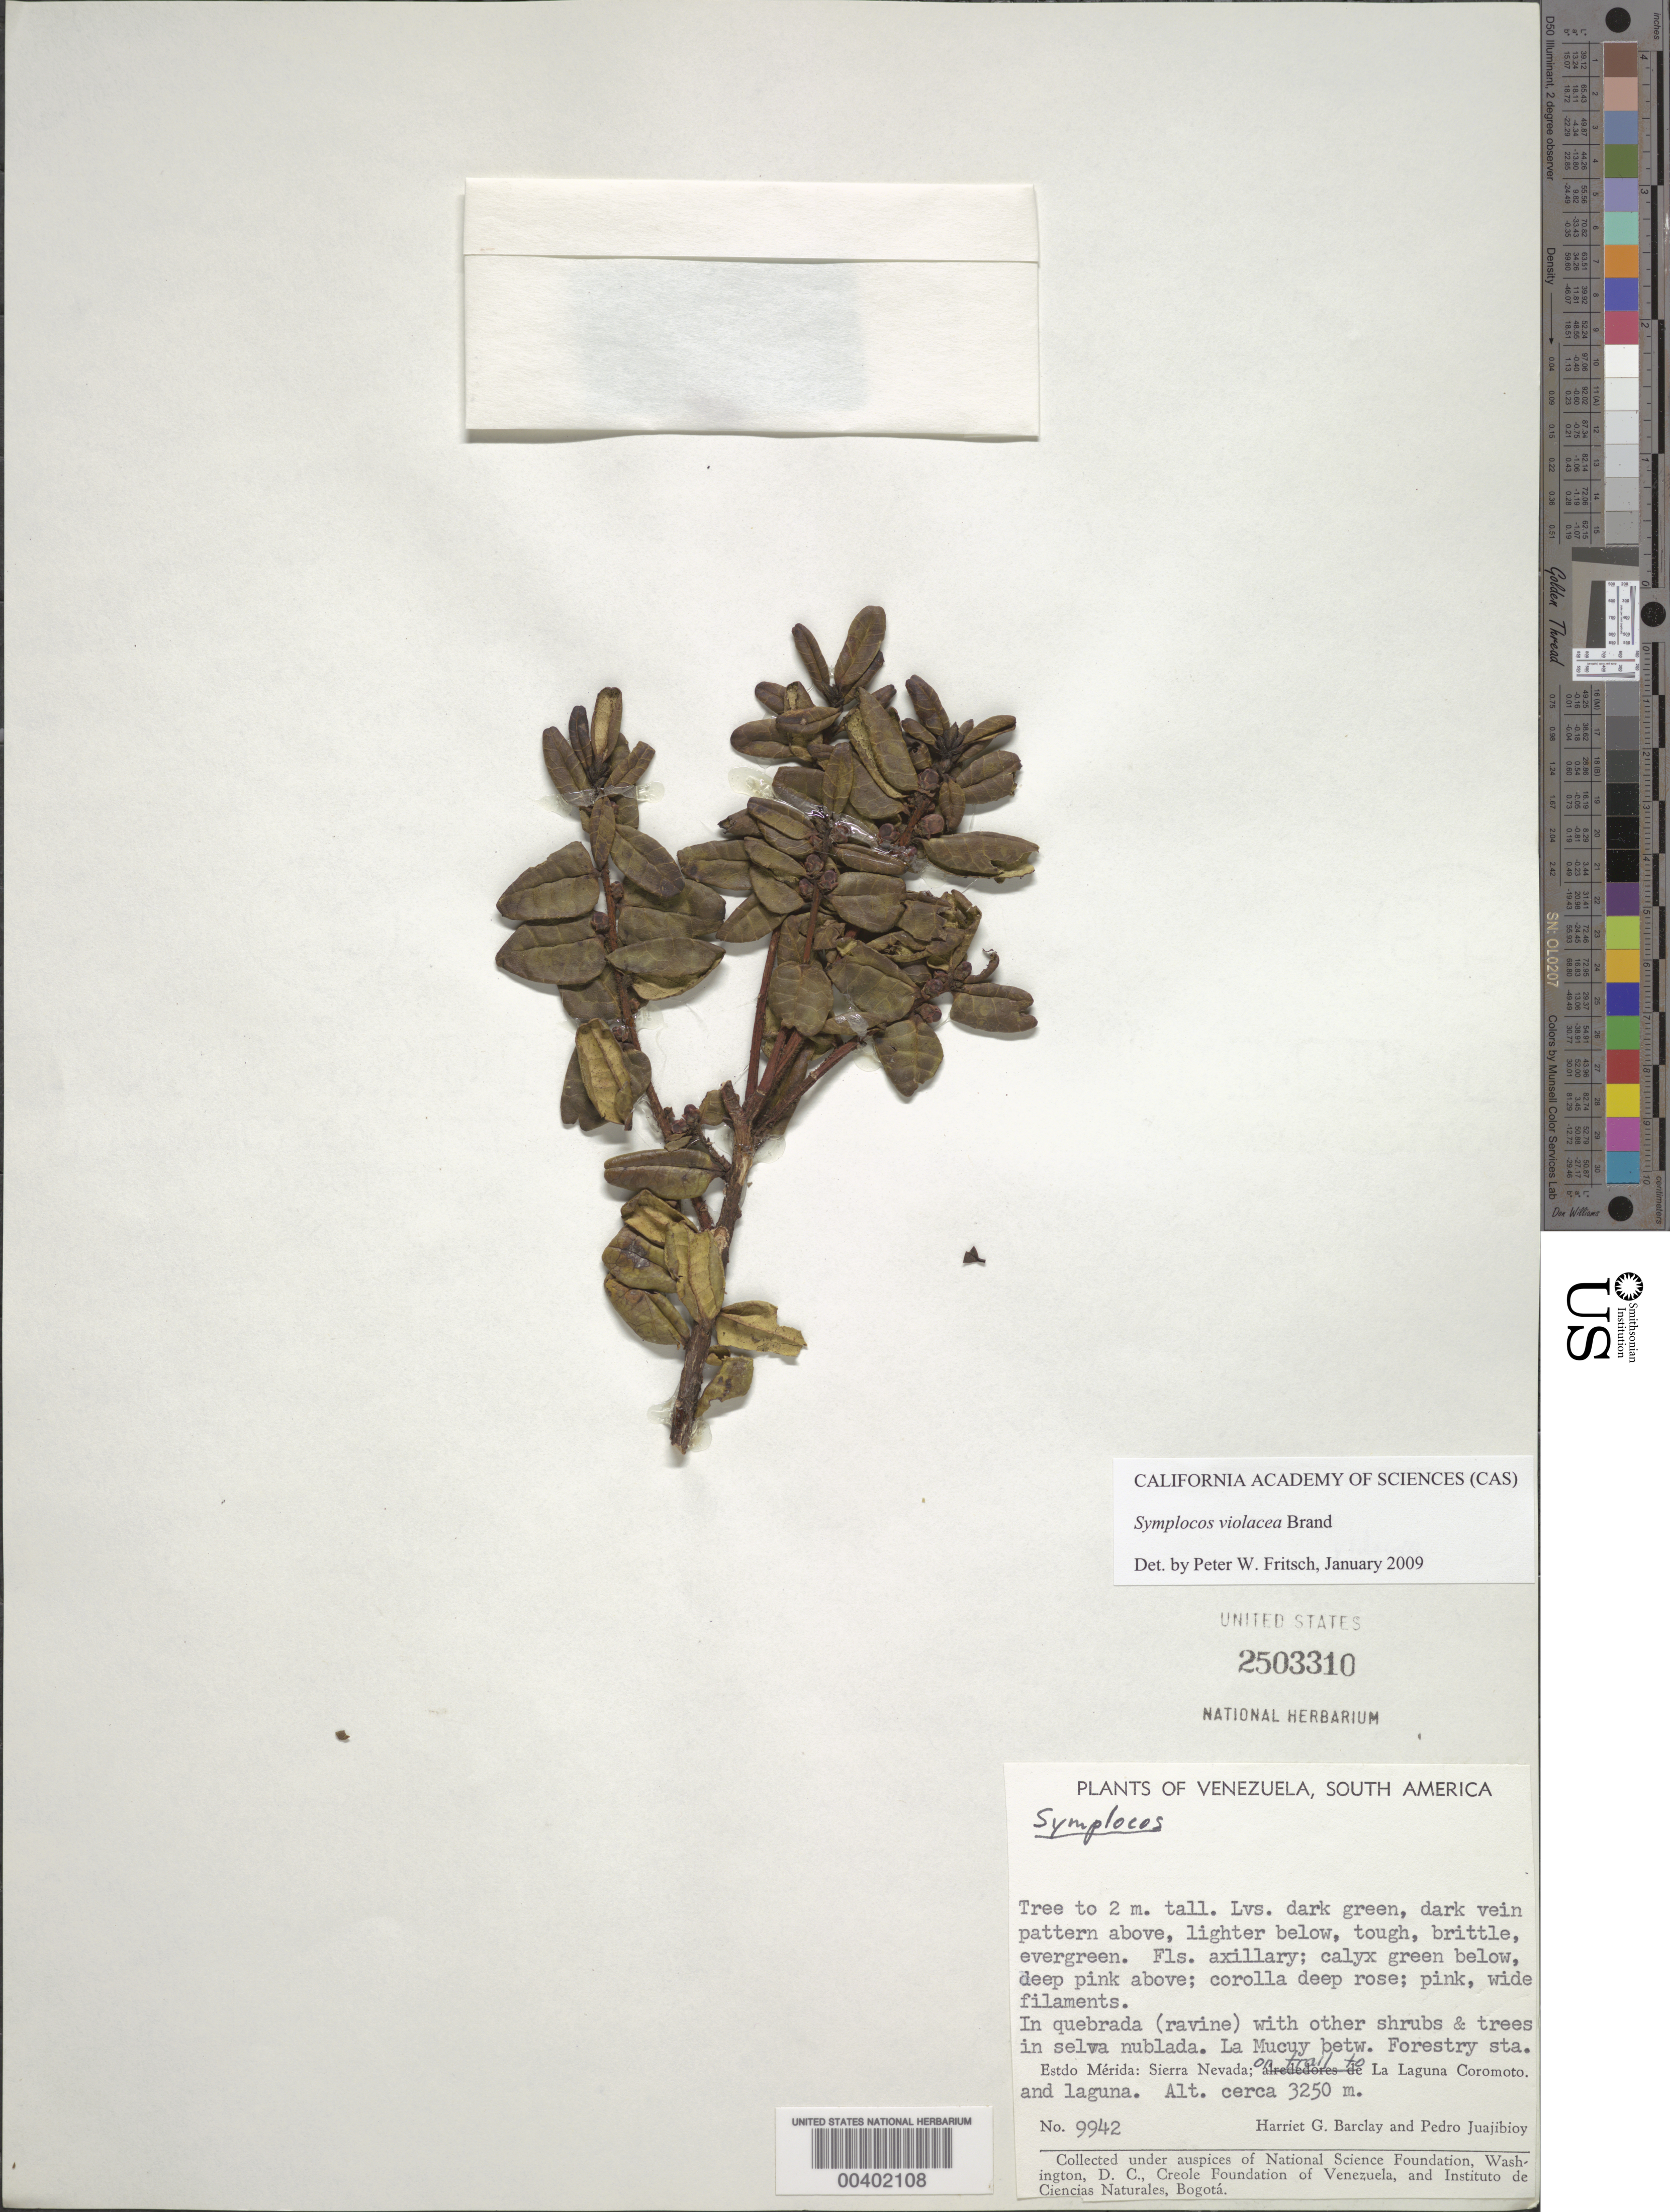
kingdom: Plantae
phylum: Tracheophyta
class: Magnoliopsida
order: Ericales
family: Symplocaceae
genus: Symplocos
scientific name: Symplocos violacea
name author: Brand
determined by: Fritsch, Peter W.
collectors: H. G. Barclay & P. Juajibioy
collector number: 9942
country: Venezuela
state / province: Mérida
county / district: Libertador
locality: La Mucuy betw.forestry sta. and laguna. On trail to La Laguna Coromoto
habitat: In quebrada (ravine) with other shrubs & trees in selva nublada.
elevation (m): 3250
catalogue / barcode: US 2503310